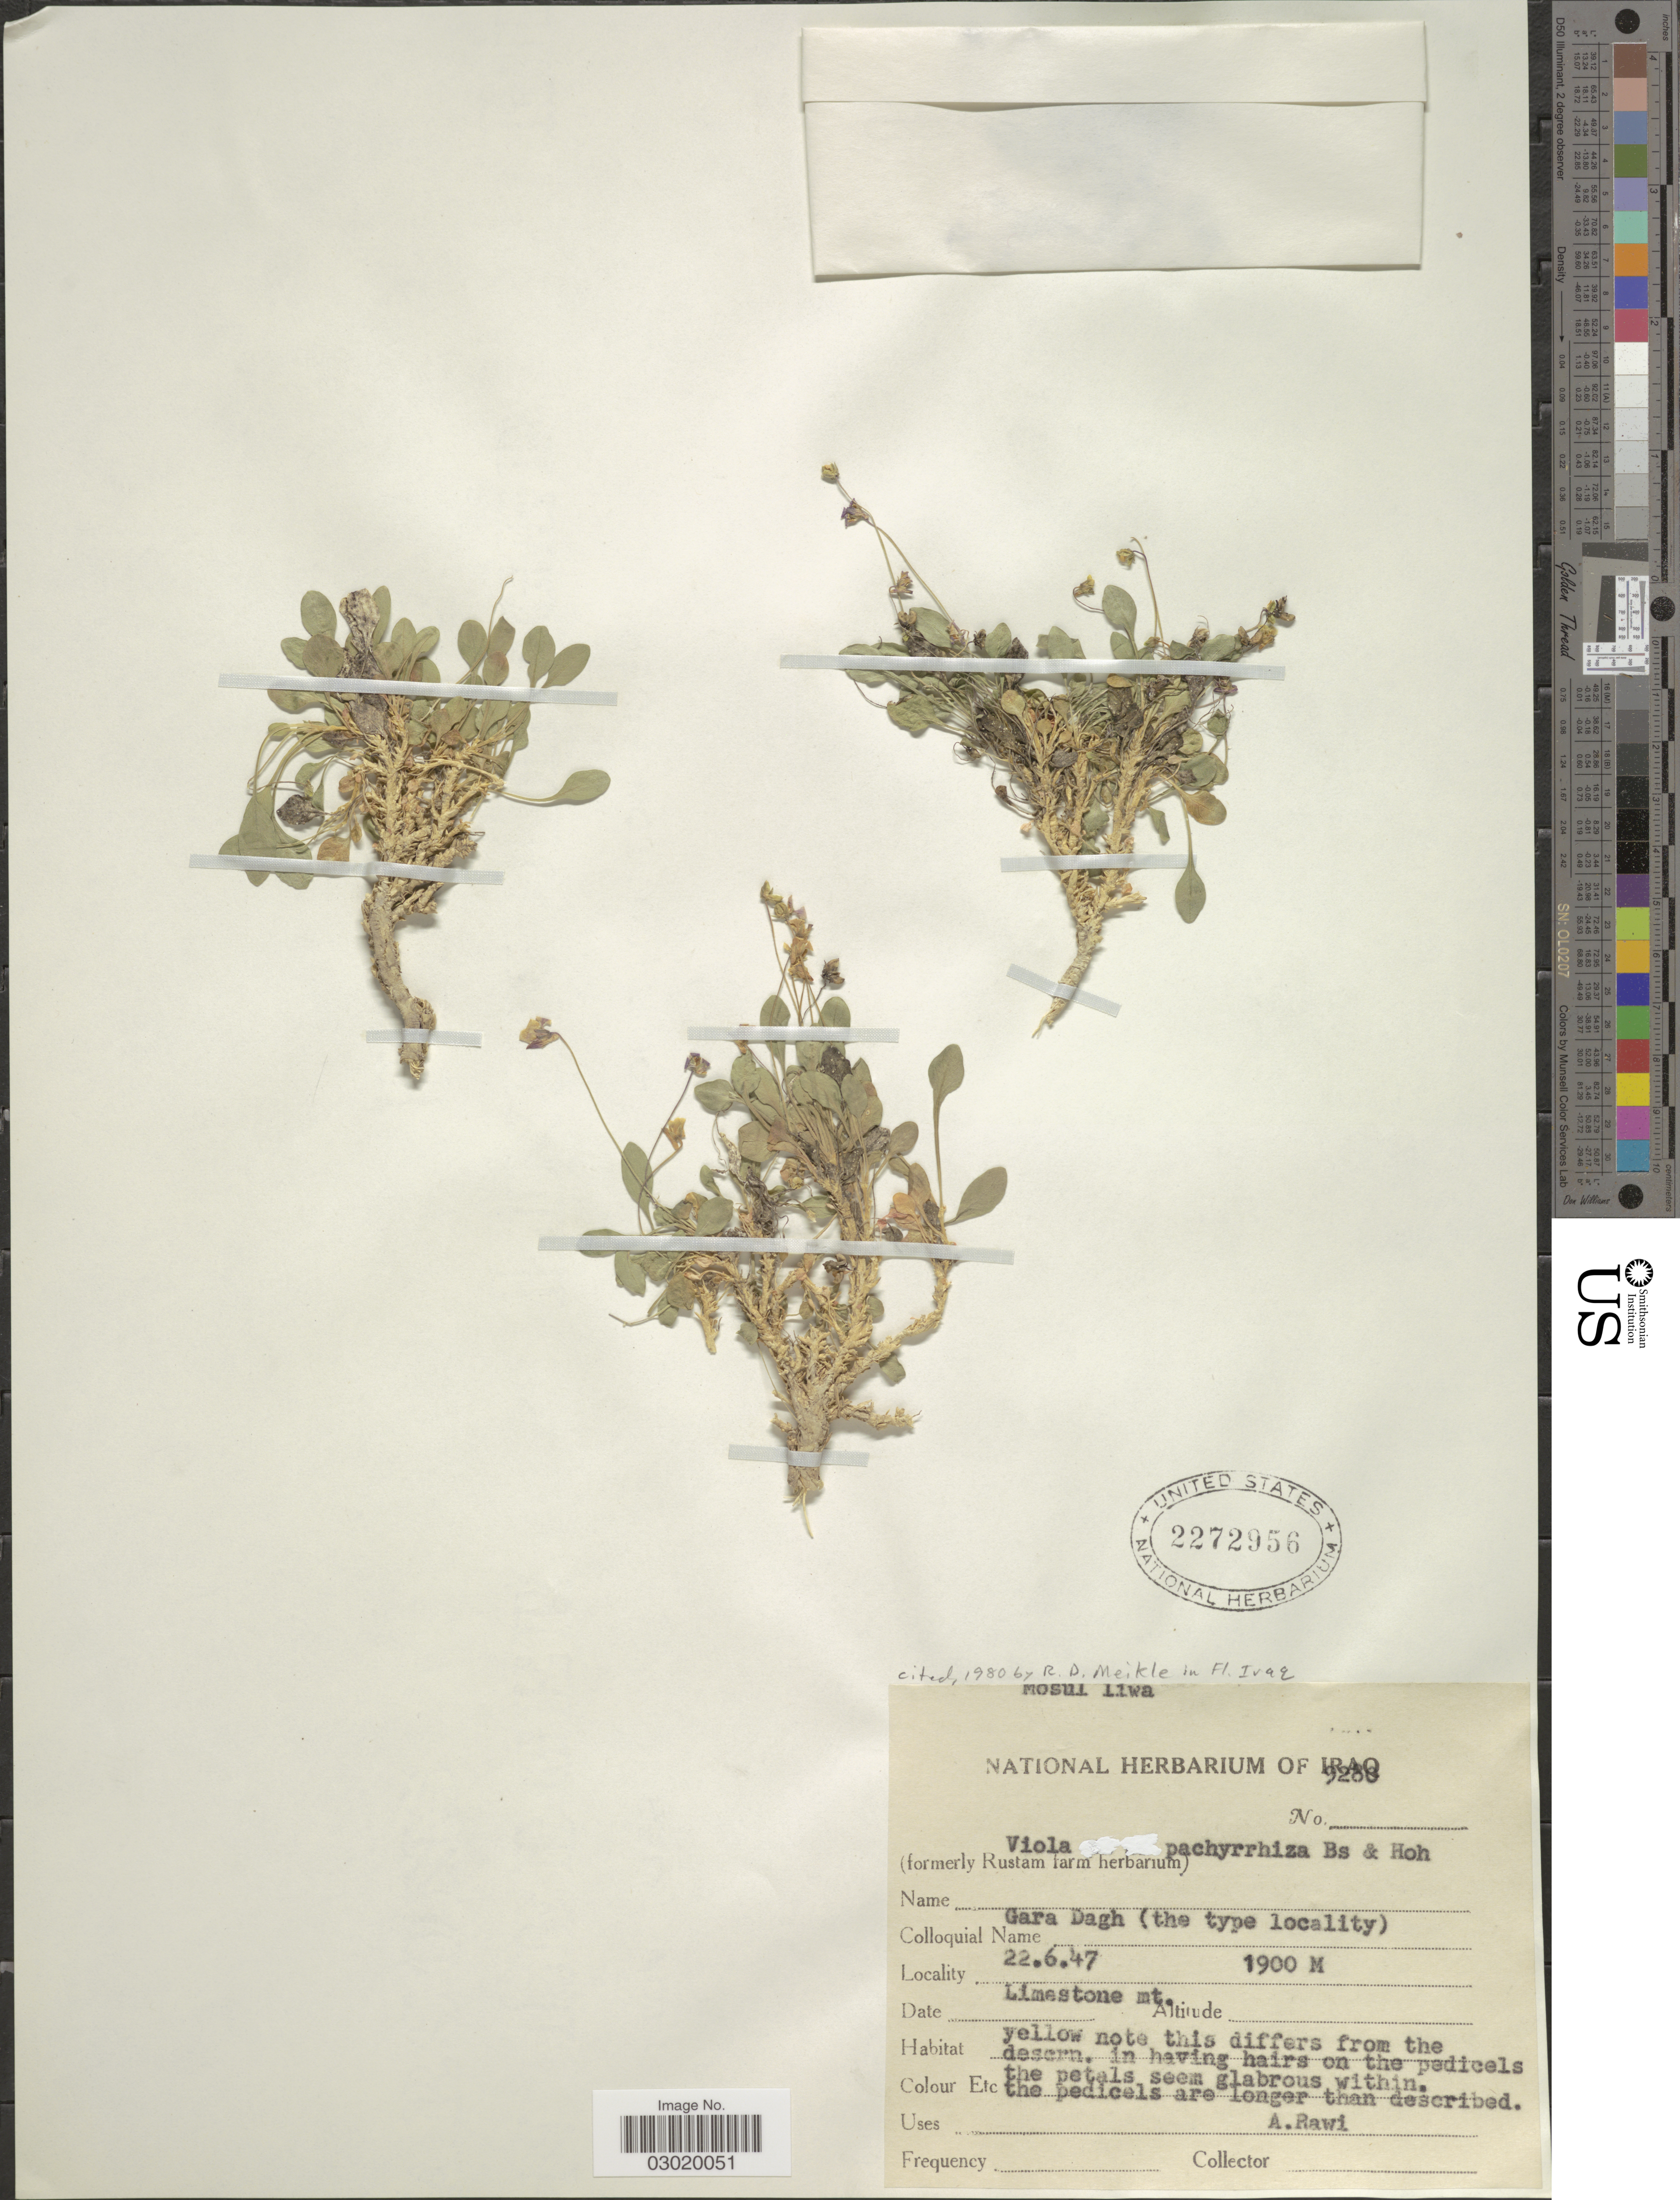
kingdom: Plantae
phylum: Tracheophyta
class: Magnoliopsida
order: Malpighiales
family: Violaceae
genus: Viola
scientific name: Viola pachyrrhiza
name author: Boiss. & Hohen.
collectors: A. Rawi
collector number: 9280*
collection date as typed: Transcribed d/m/y: 22/6/47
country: Iraq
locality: Gara Dagh. Mosul Liwa.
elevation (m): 1900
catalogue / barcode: US 2272956